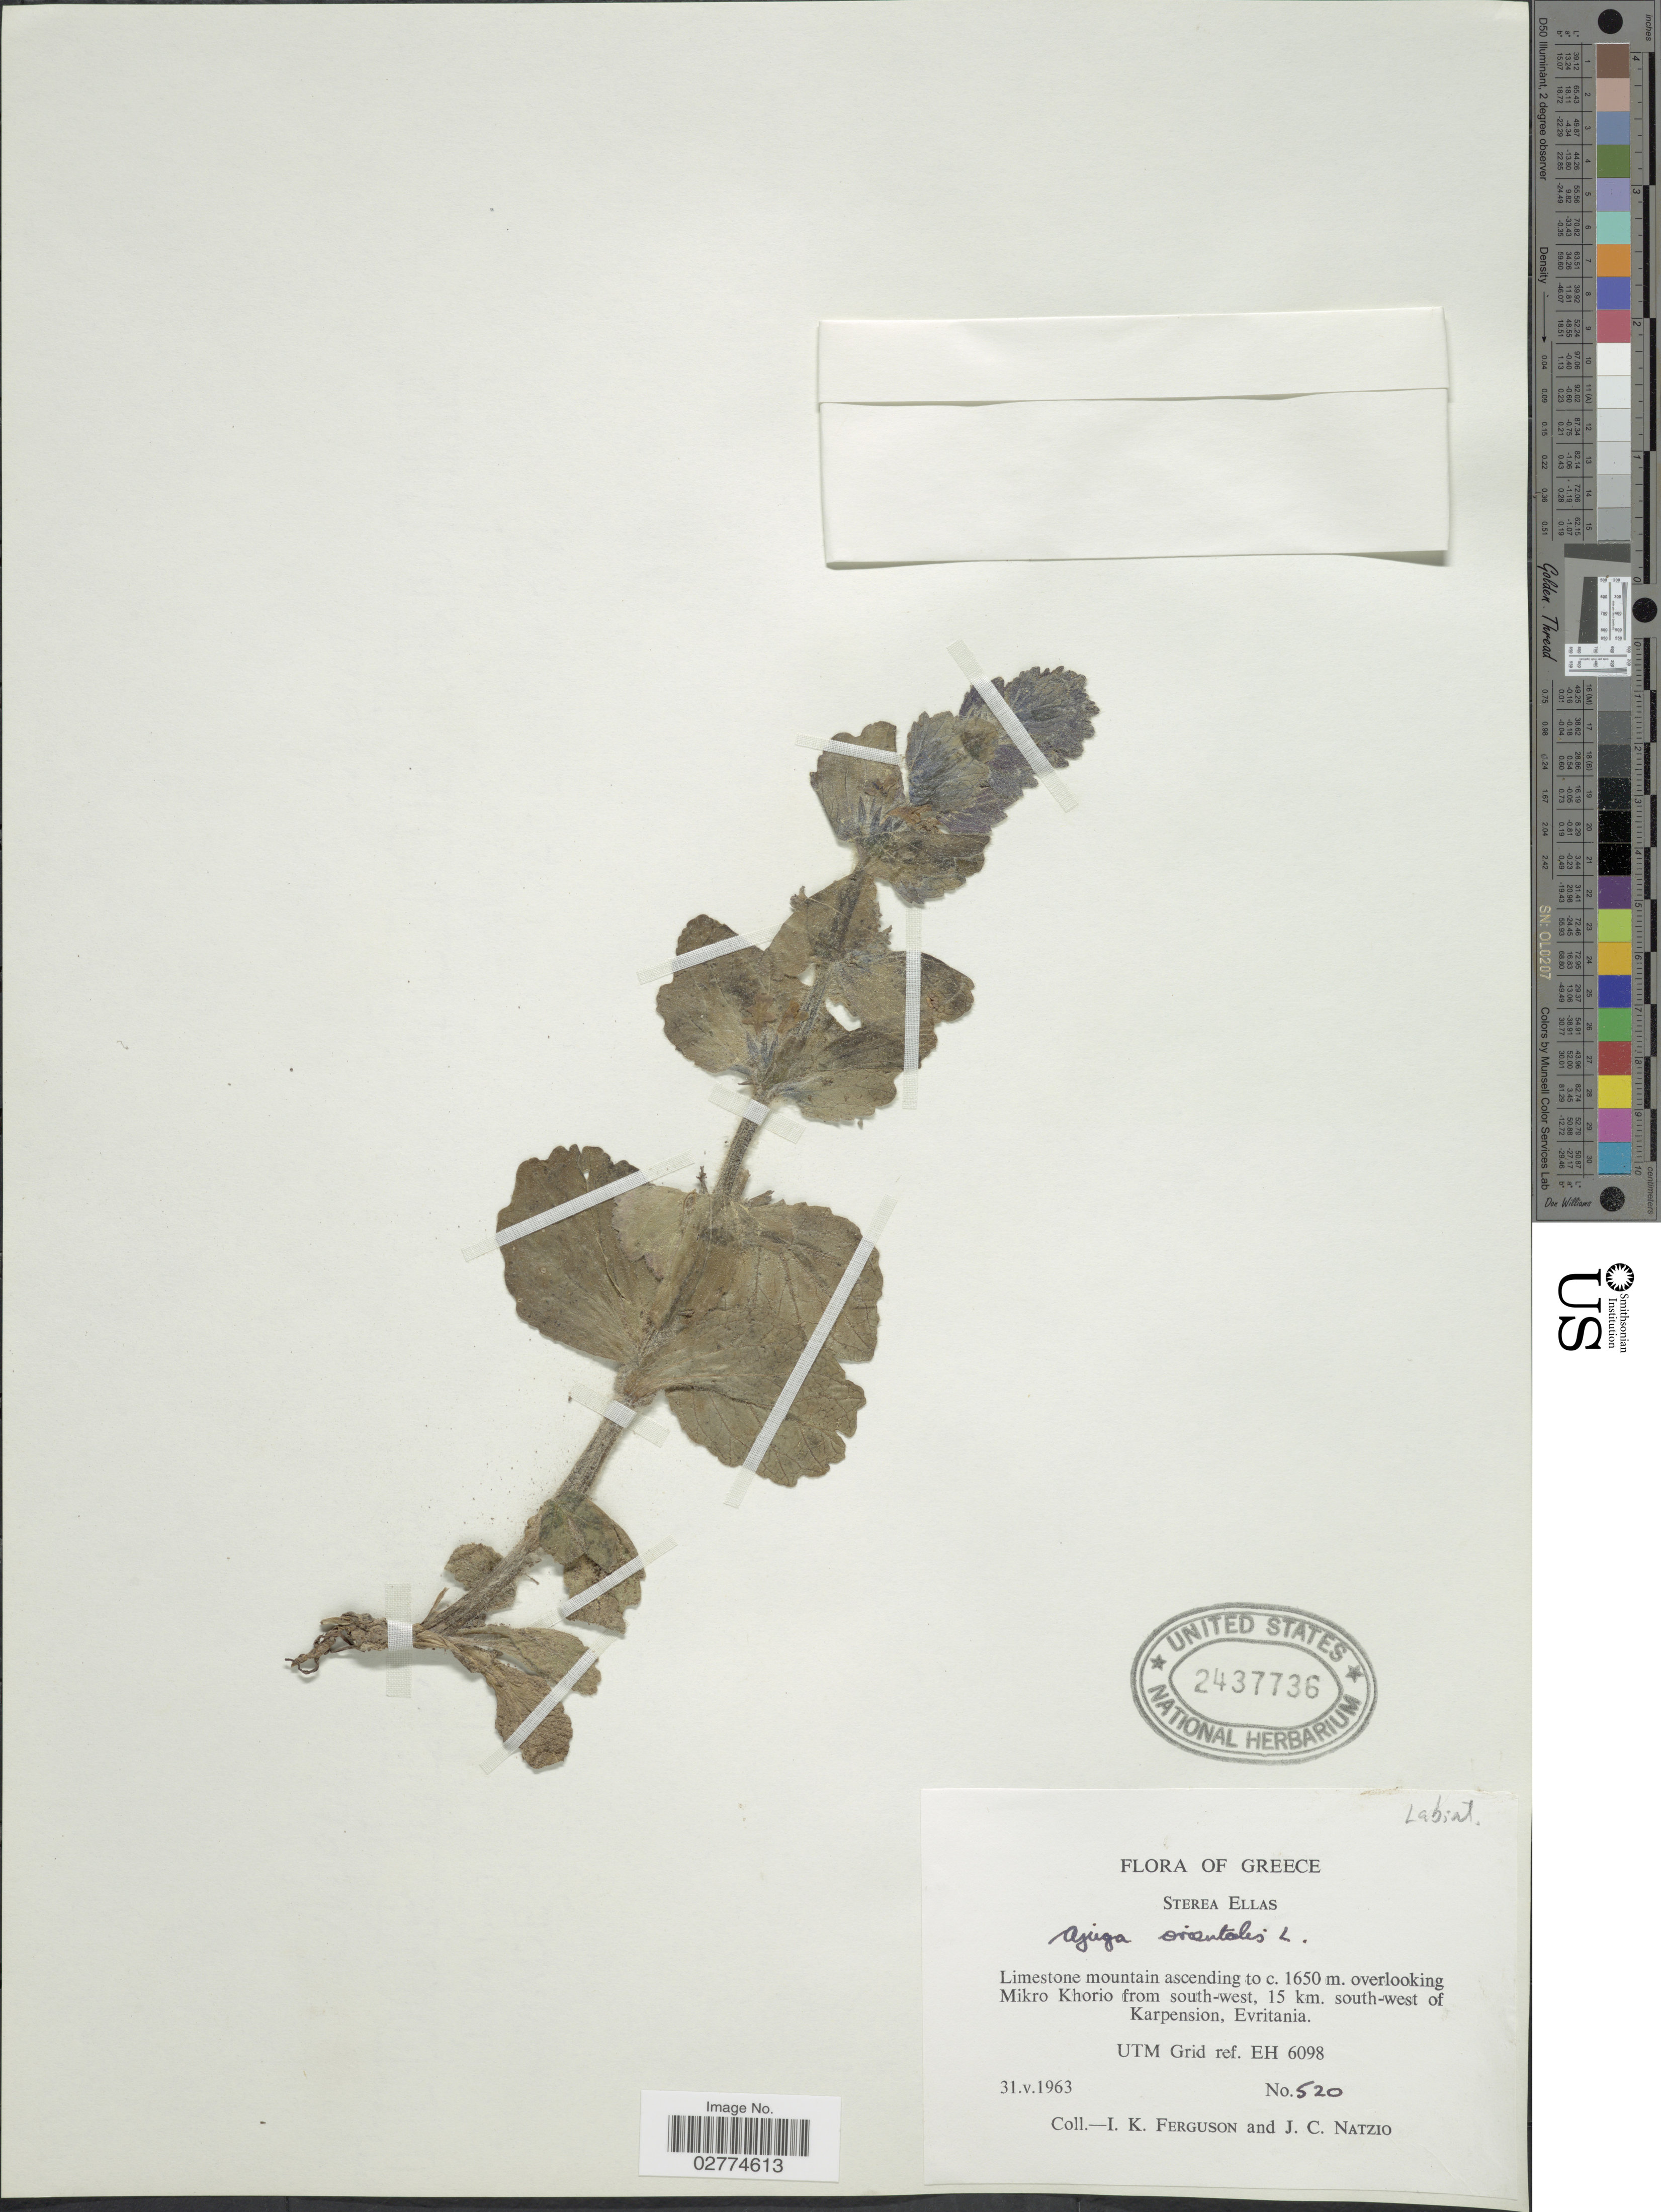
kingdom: Plantae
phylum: Tracheophyta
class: Magnoliopsida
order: Lamiales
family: Lamiaceae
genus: Ajuga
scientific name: Ajuga orientalis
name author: L.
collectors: I. K. Ferguson & J. Natzio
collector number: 520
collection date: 1963-05-31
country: Greece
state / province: Central Greece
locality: Overlooking Mikro Khorio from south-west, 15 km. south-west of Karpension, Evritania, UTM Grid ref. EH 6098.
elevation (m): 1650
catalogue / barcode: US 2437736